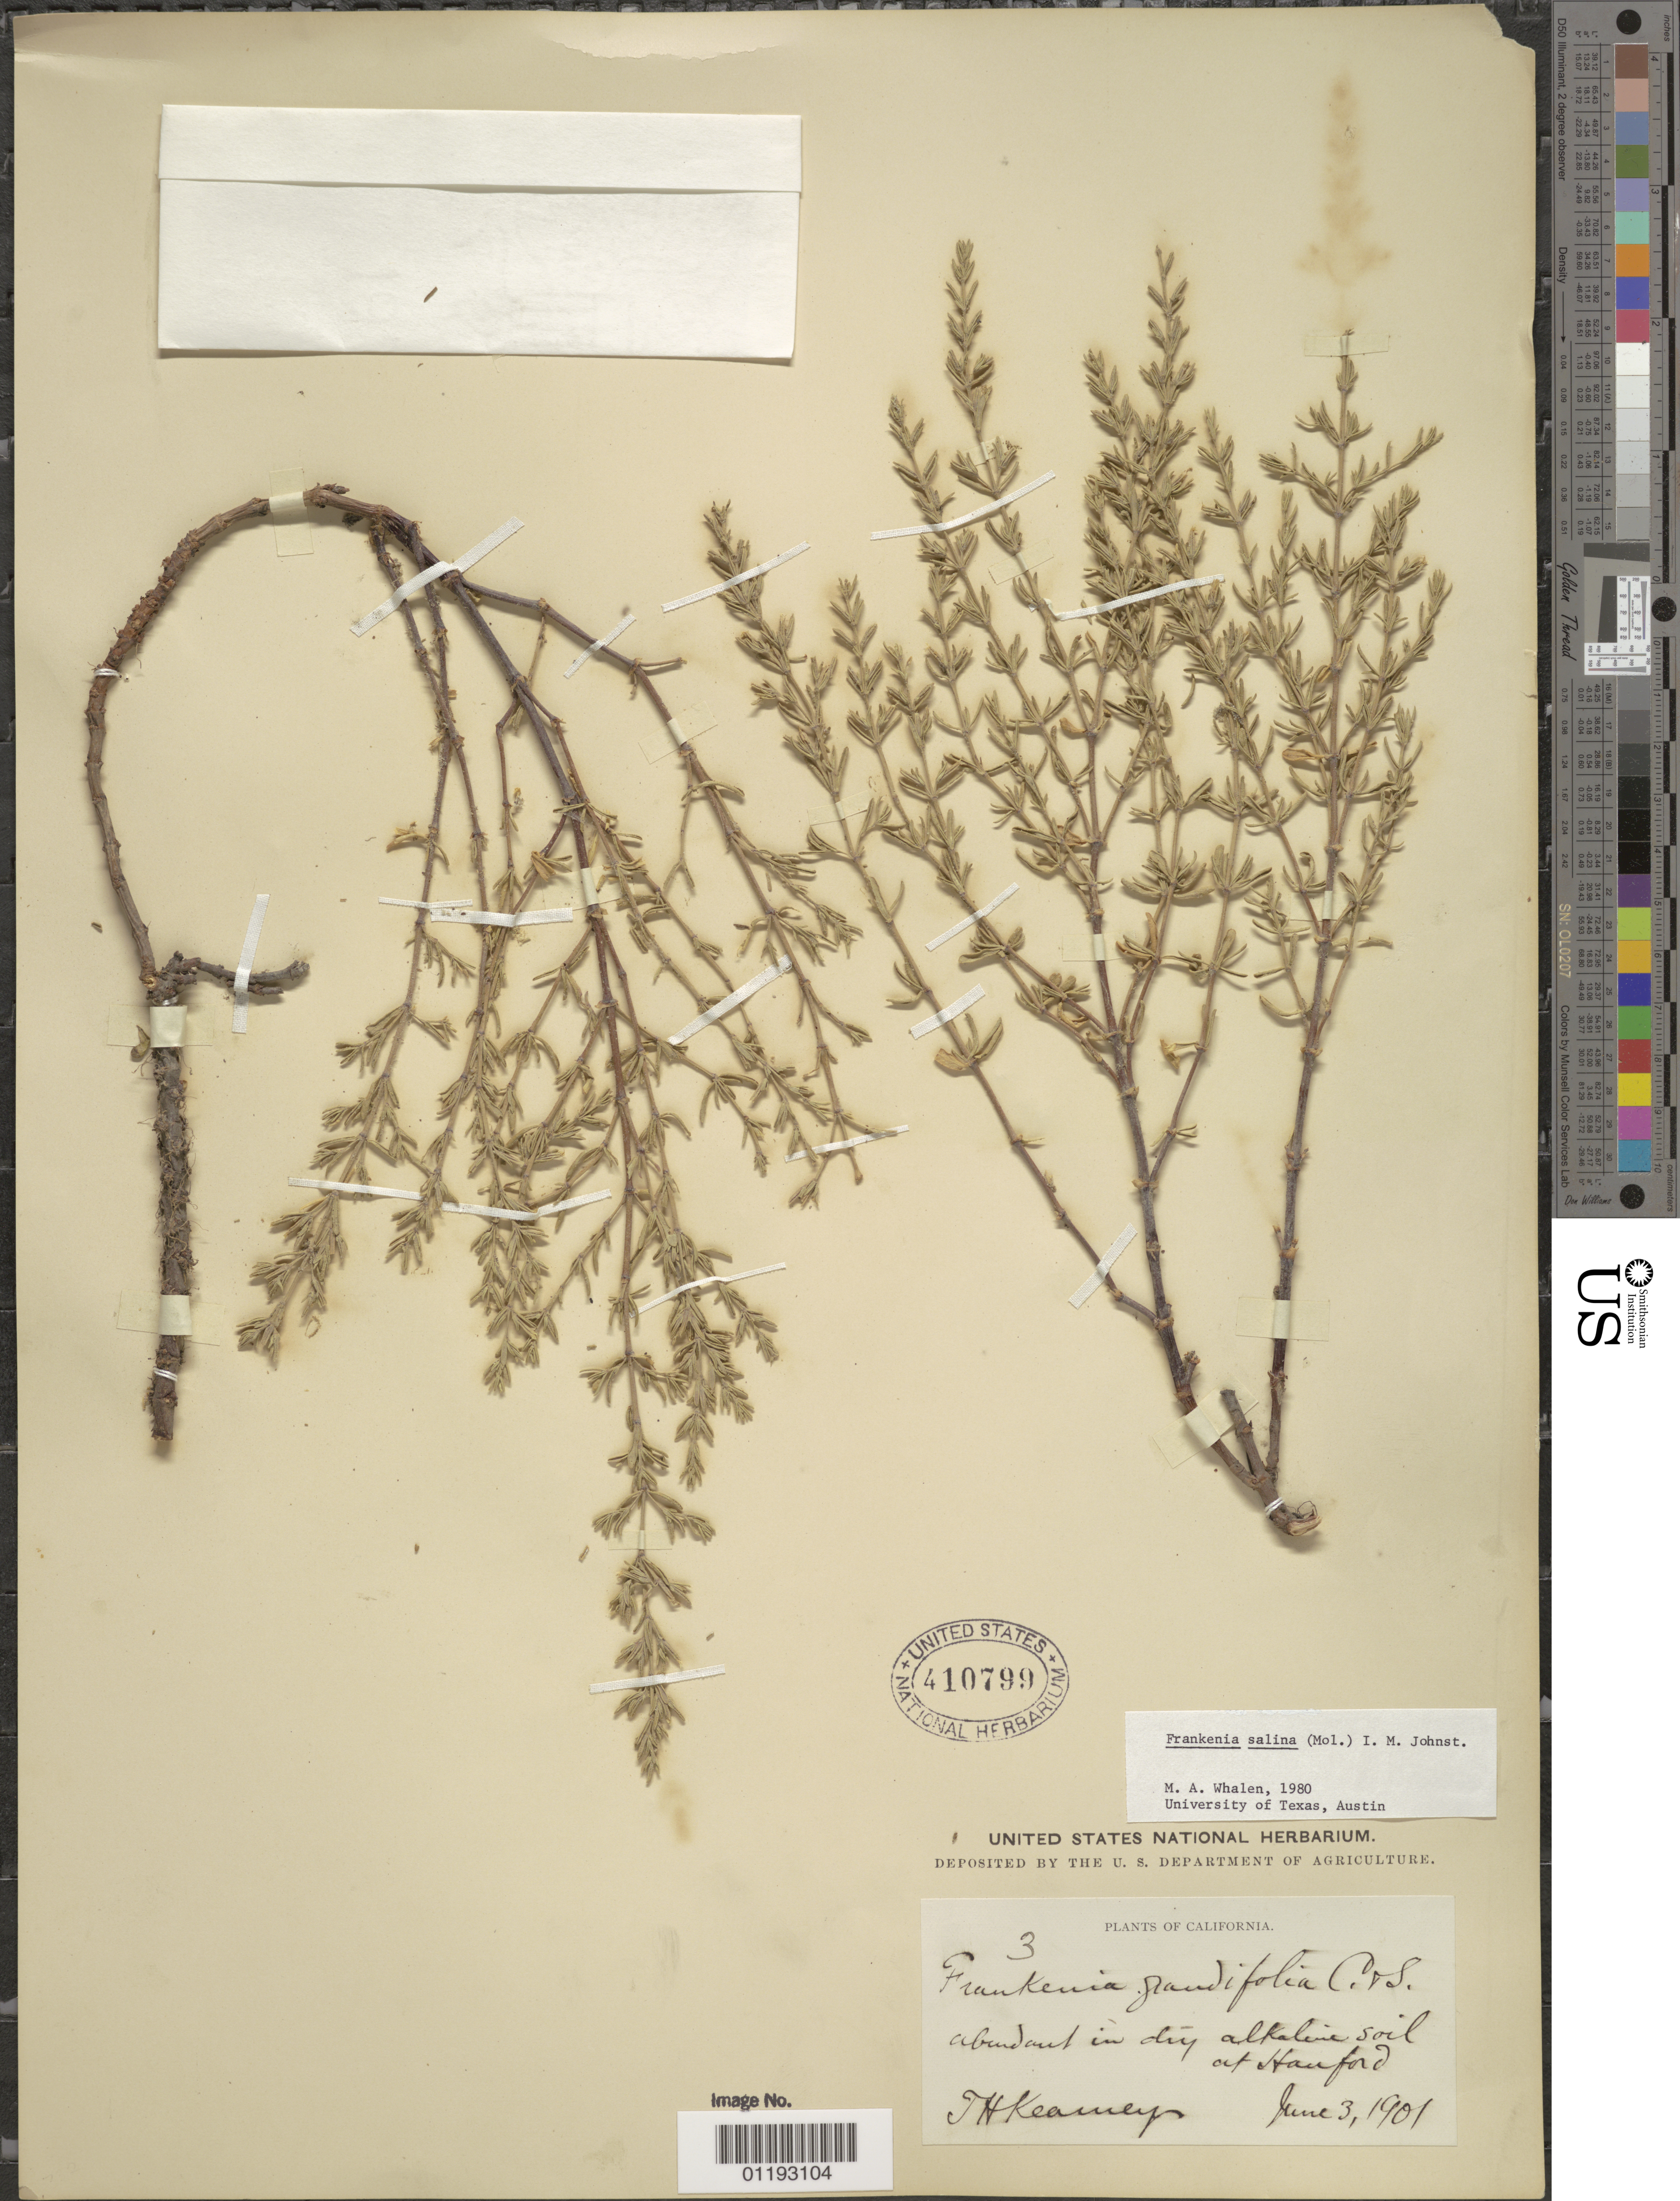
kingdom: Plantae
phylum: Tracheophyta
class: Magnoliopsida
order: Caryophyllales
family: Frankeniaceae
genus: Frankenia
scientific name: Frankenia salina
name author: (Molina) I.M. Johnst.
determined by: Whalen, M. A.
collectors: T. H. Kearney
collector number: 3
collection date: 1901-06-03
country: United States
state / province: California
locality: Hanford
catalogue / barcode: US 410799